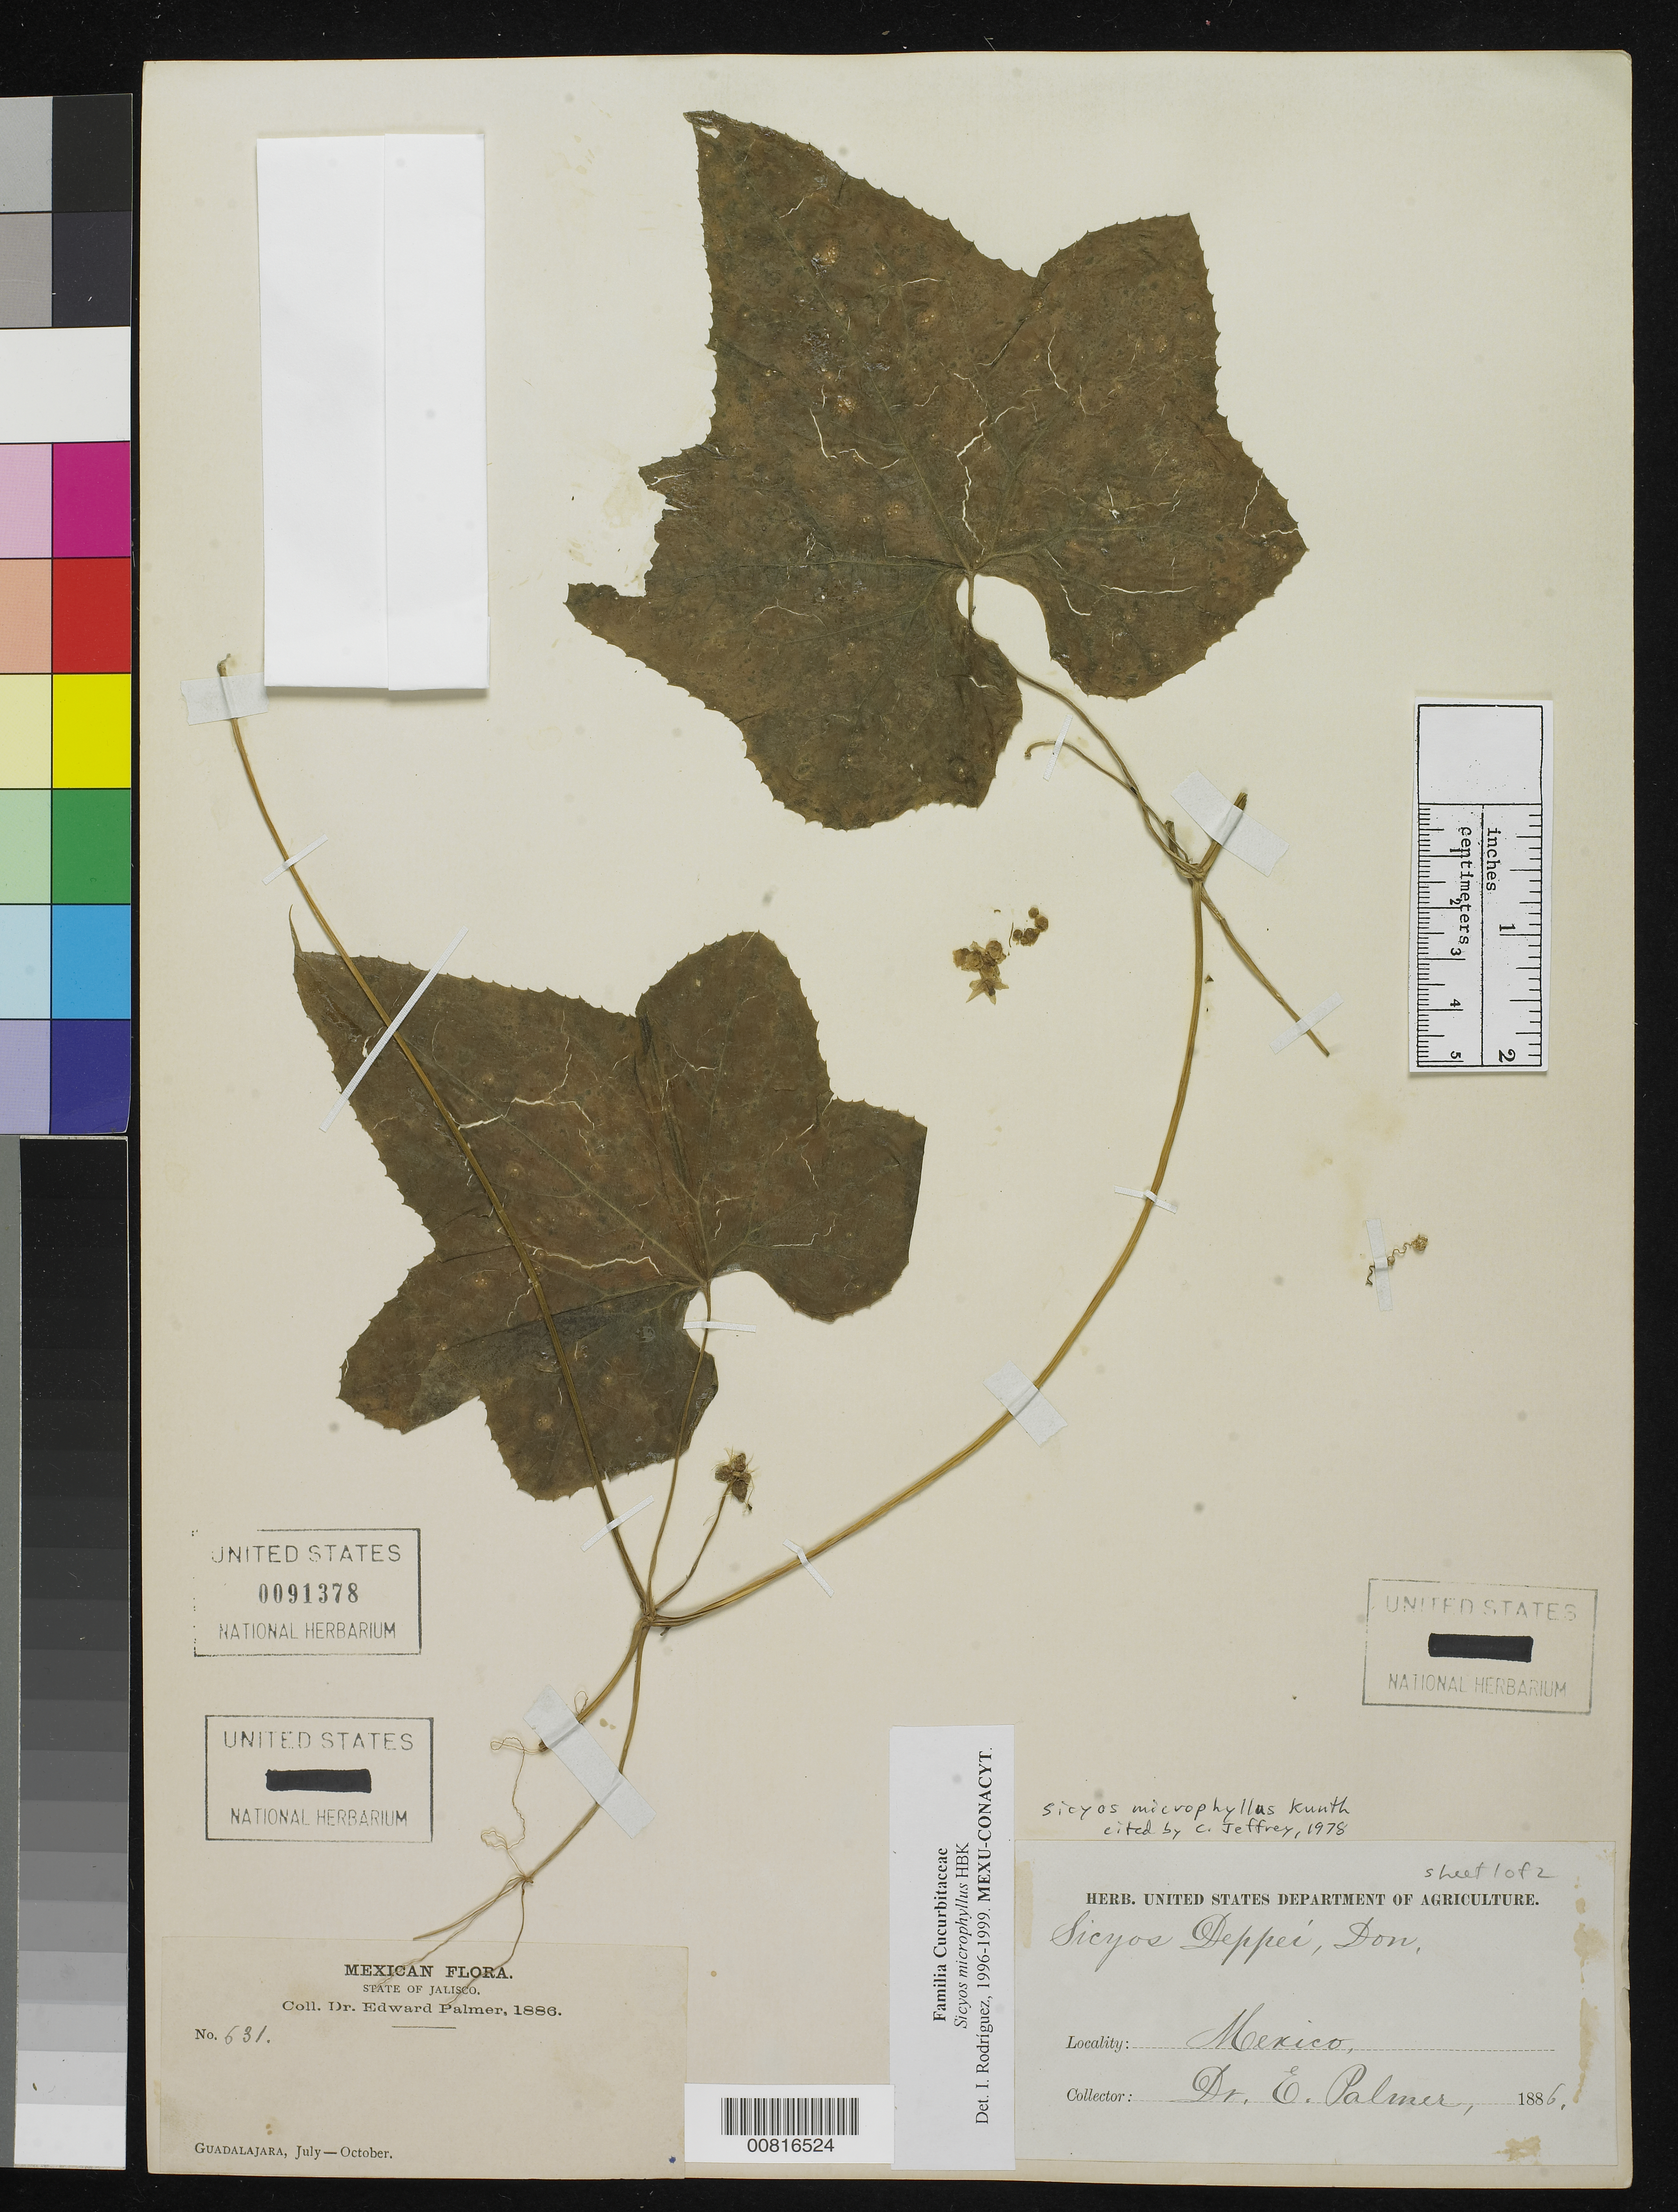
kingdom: Plantae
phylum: Tracheophyta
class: Magnoliopsida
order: Cucurbitales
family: Cucurbitaceae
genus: Sicyos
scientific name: Sicyos microphyllus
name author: Kunth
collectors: E. Palmer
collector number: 631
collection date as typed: Jul 1886 to -- Oct 1886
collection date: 1886-07/1886-10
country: Mexico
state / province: Jalisco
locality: Guadaluajara, Jalisco.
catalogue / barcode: US 91378